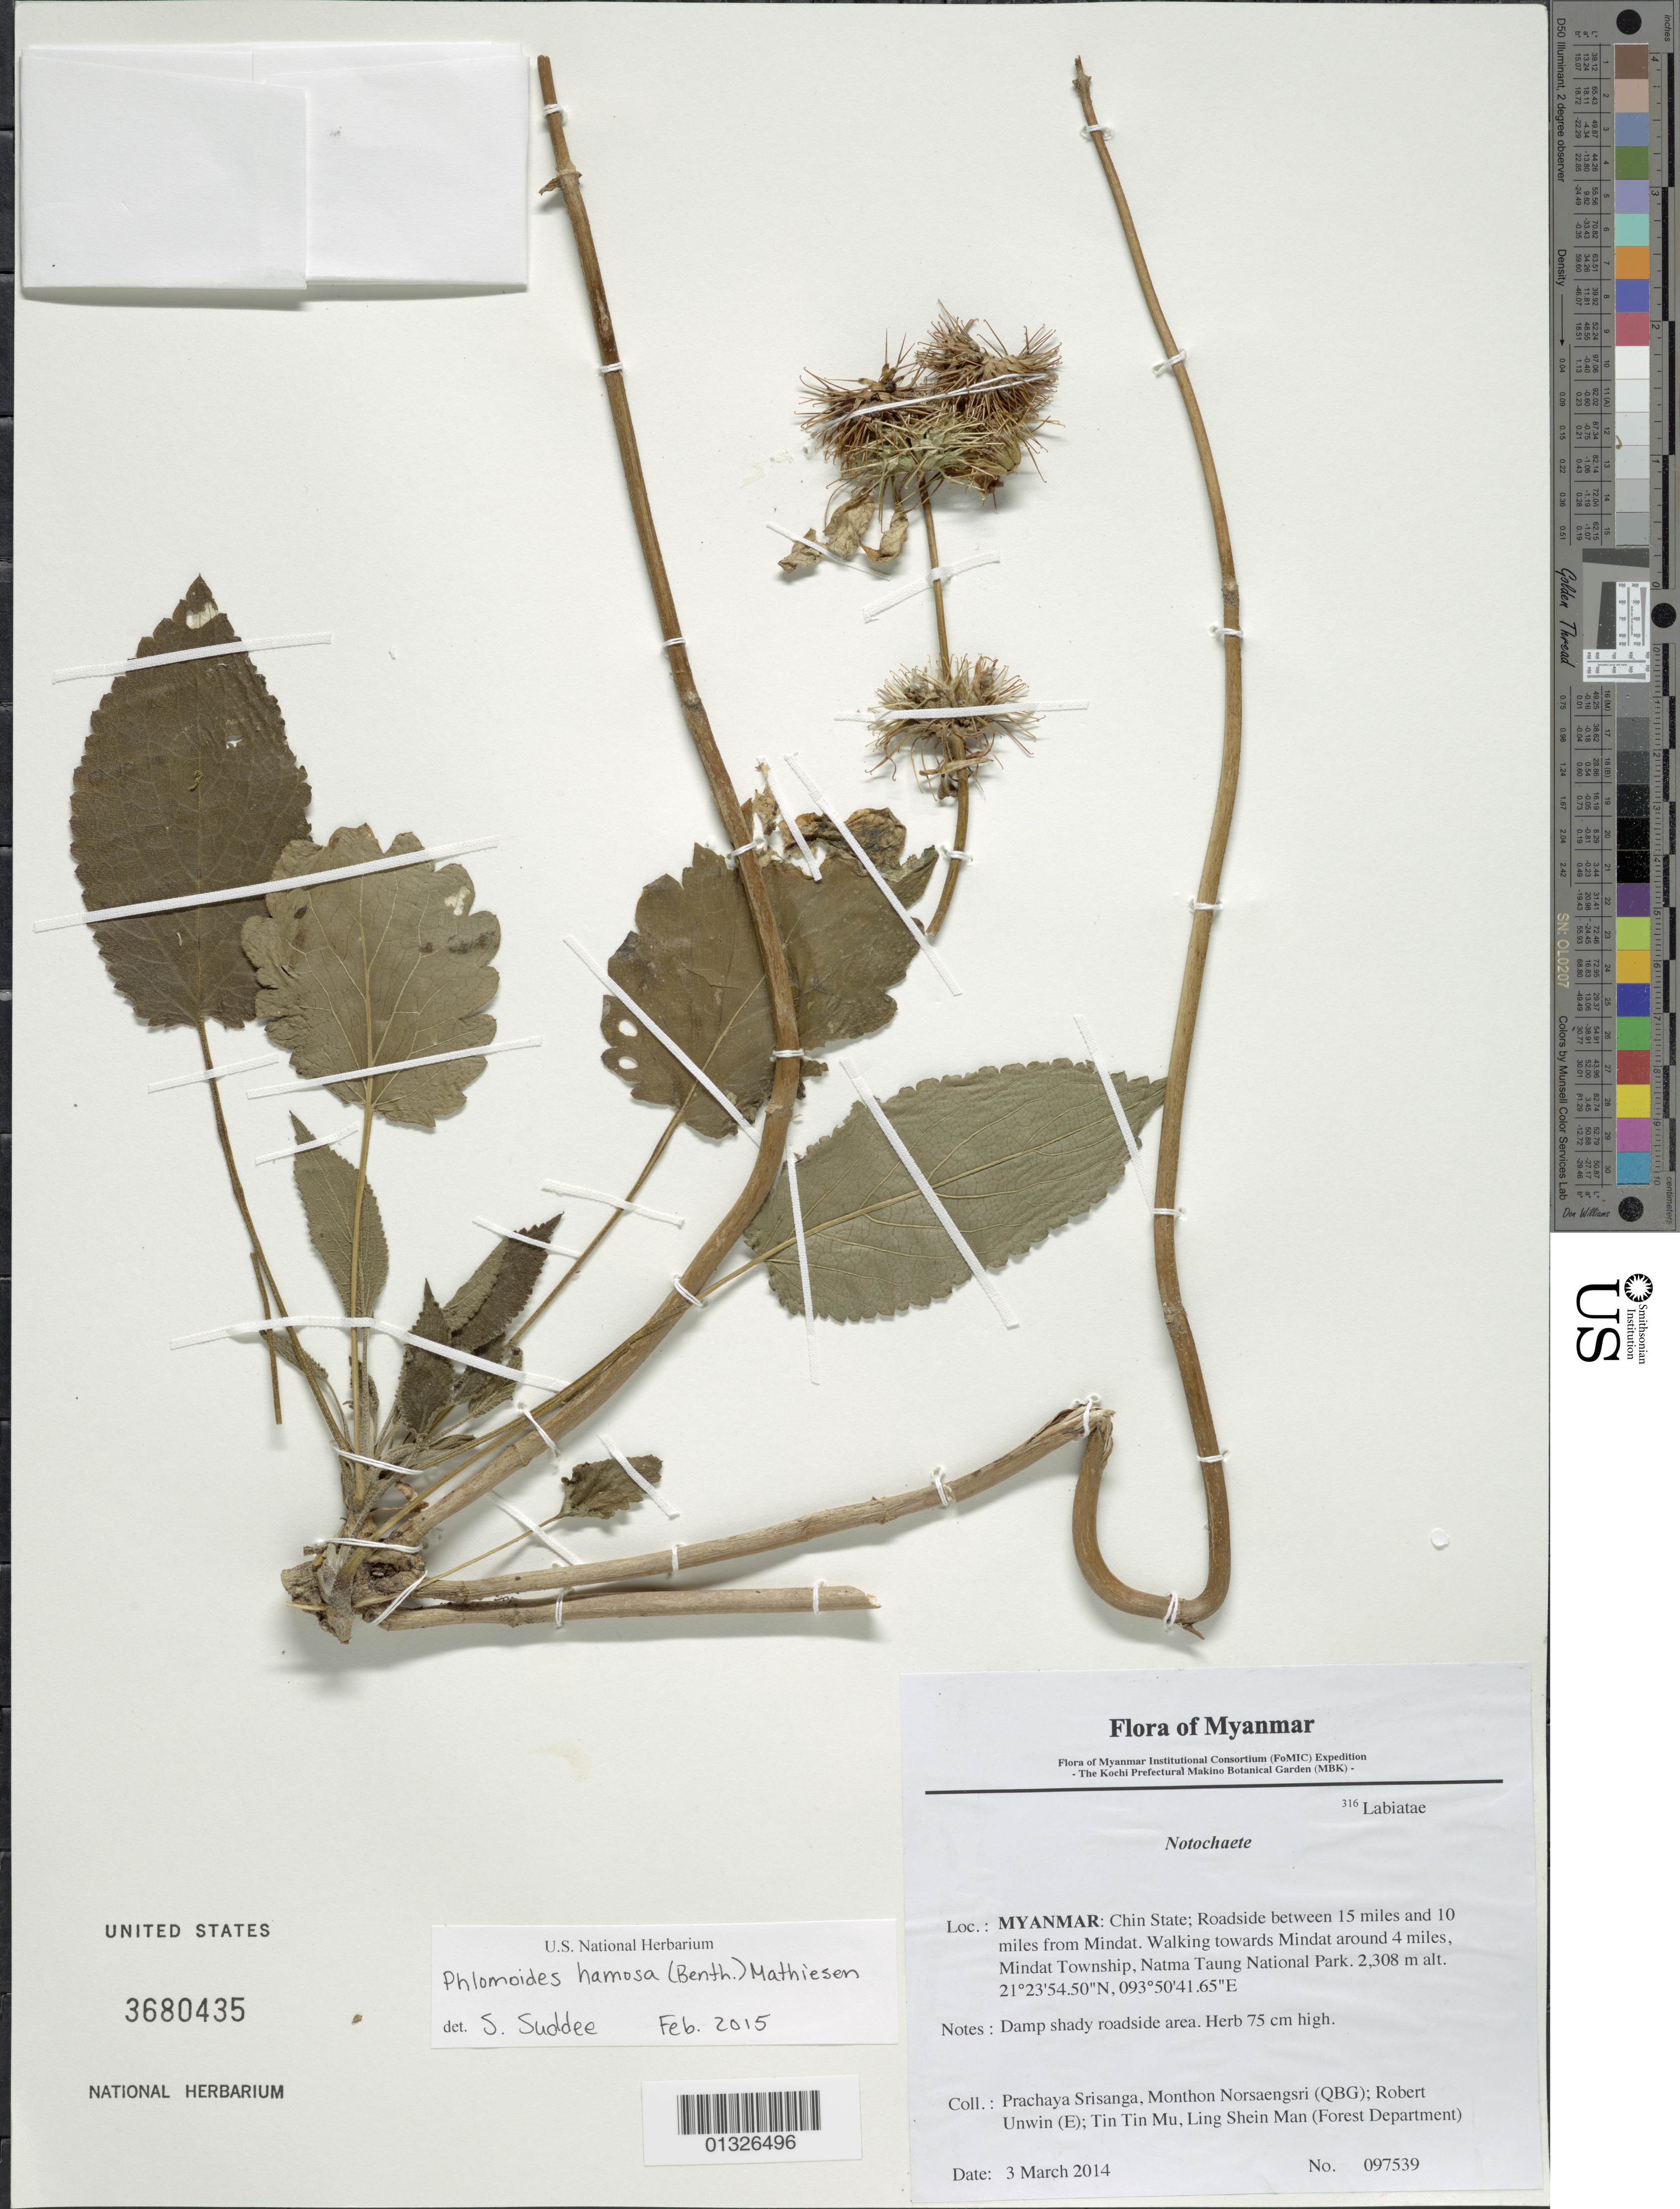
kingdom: Plantae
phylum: Tracheophyta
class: Magnoliopsida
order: Lamiales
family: Lamiaceae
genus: Phlomoides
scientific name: Phlomoides hamosa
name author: (Benth.) Mathiesen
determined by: Suddee, S.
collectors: P. Srisanga, M. Norsaengsri, R. Unwin, Tin Tin Mu & Ling Shein Man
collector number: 97539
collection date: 2014-03-03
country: Myanmar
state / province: Chin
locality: Roadside between 15 miles and 10 miles from Mindat, walking towards Mindat around 4 miles, Mindat Township, Natma Taung National Park.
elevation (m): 2308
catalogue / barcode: US 3680435